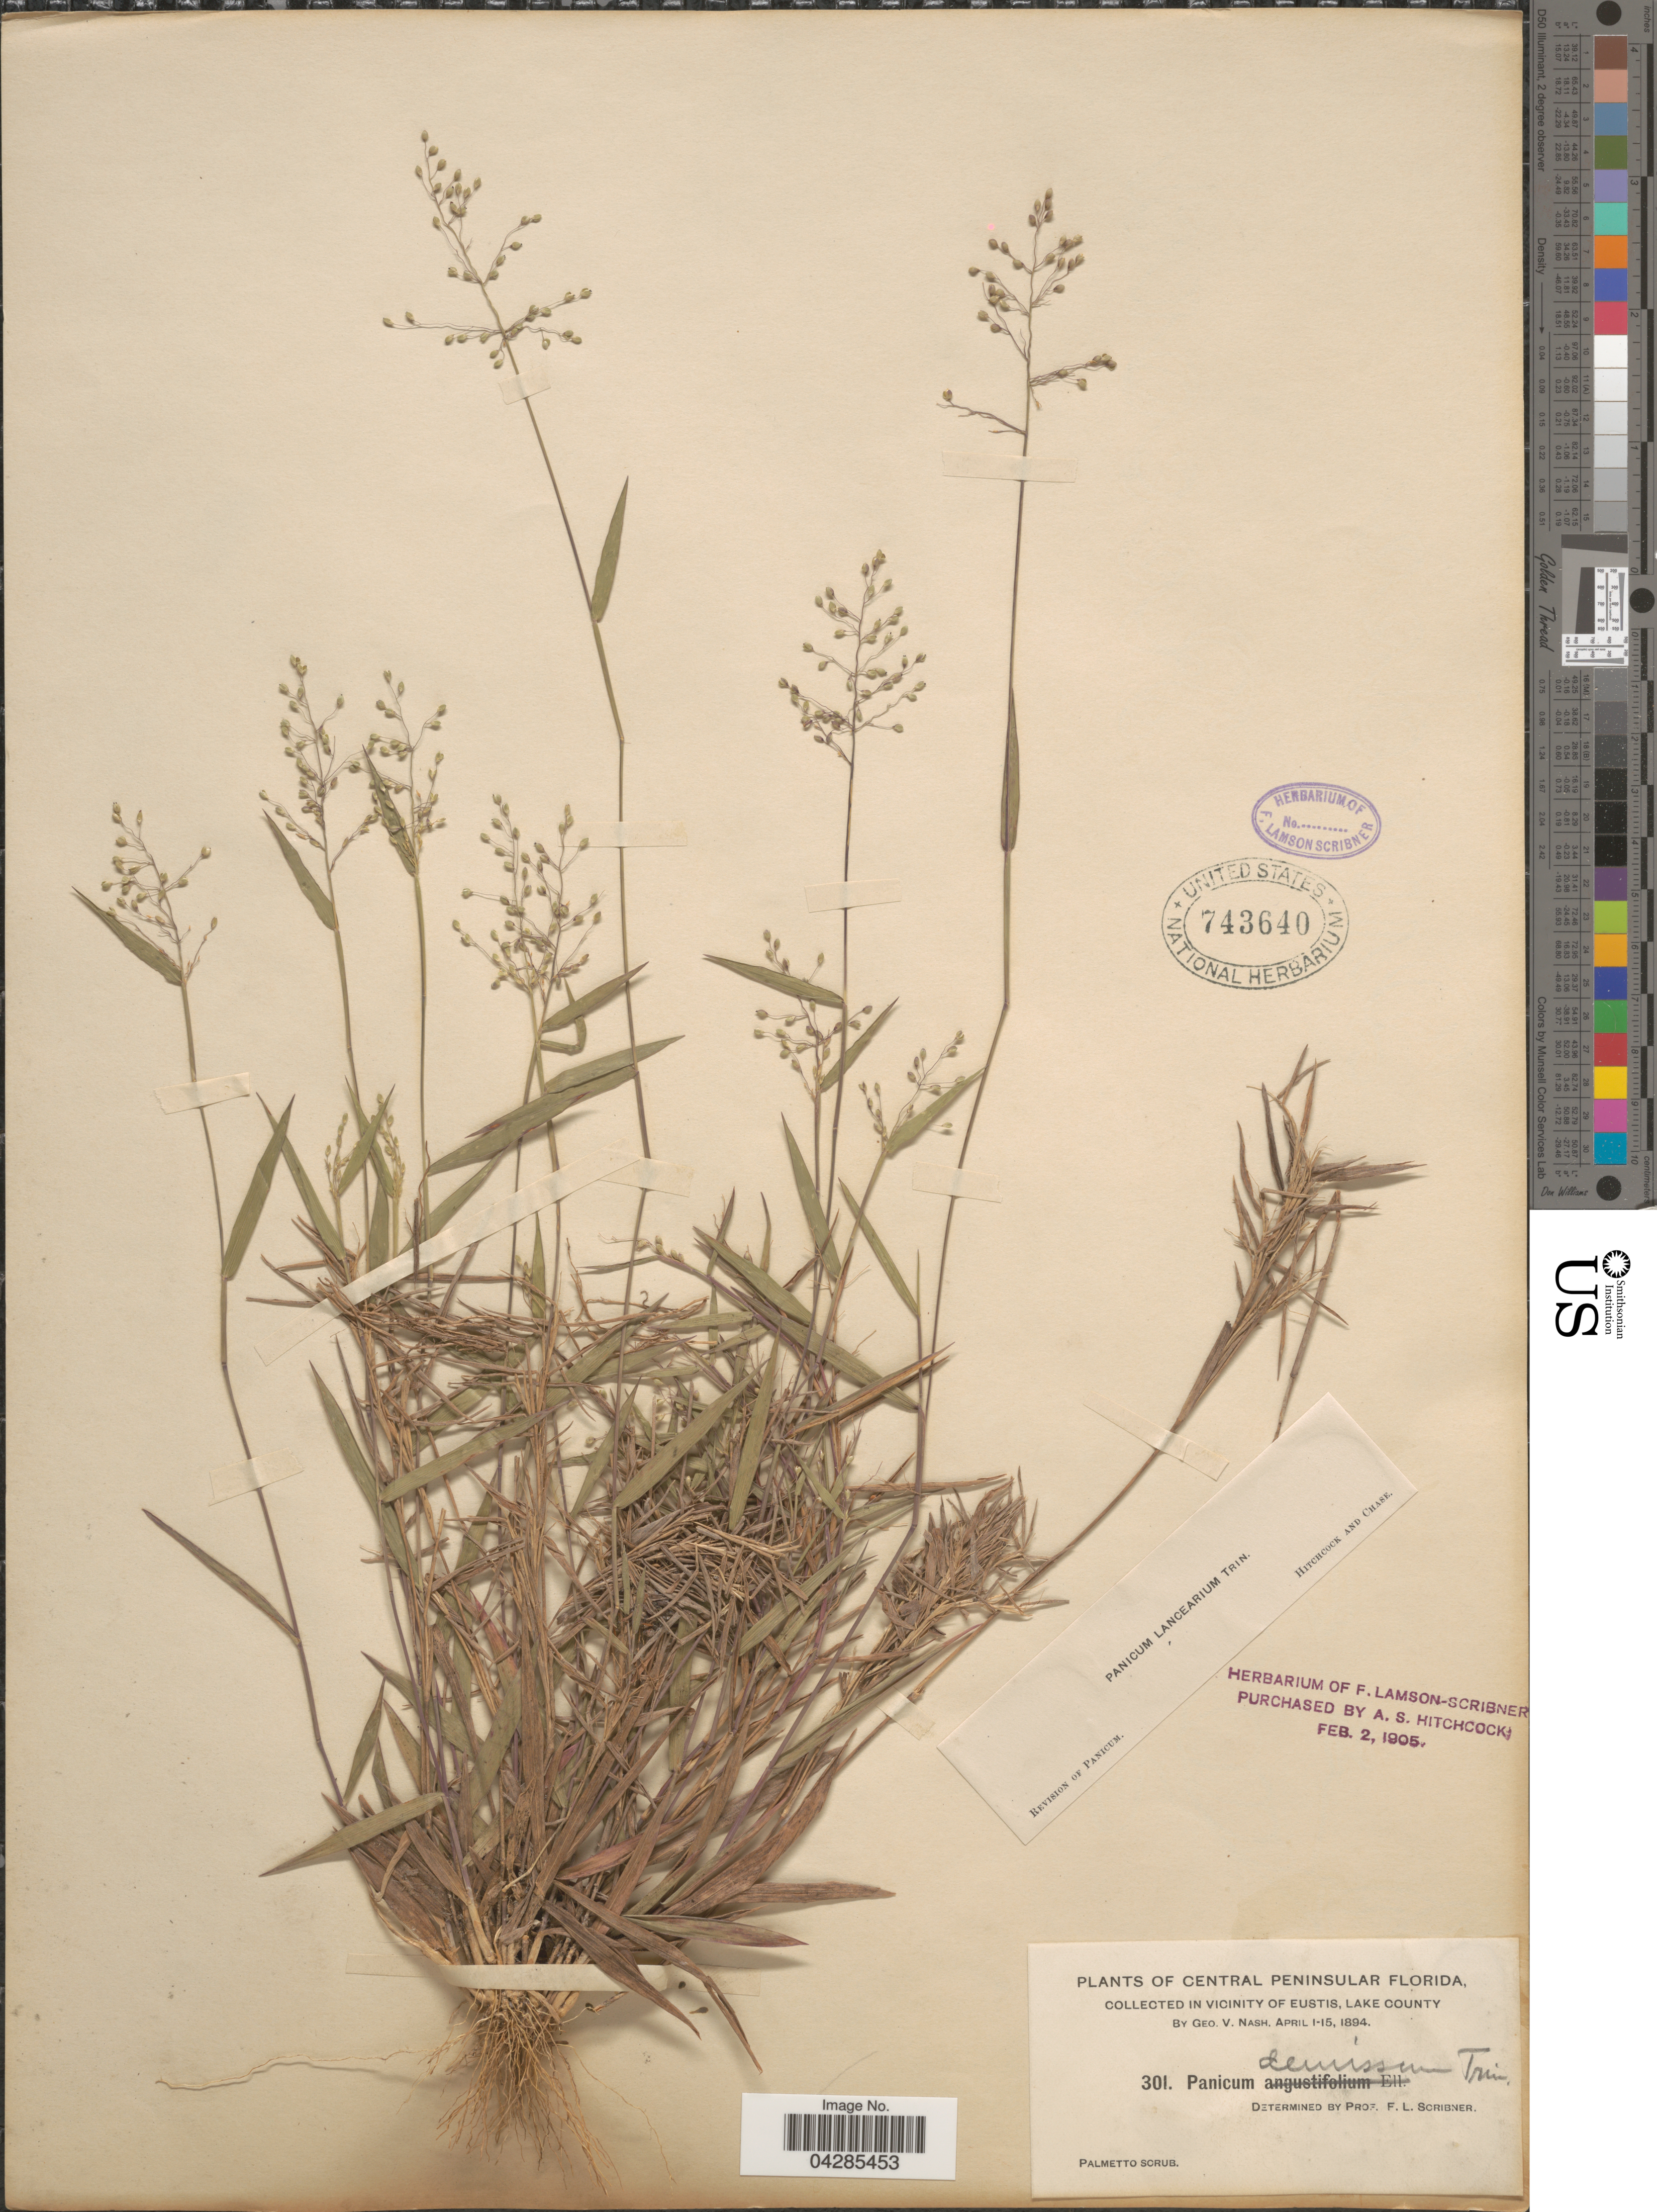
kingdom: Plantae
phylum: Tracheophyta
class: Liliopsida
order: Poales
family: Poaceae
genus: Dichanthelium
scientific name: Dichanthelium portoricense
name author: (Desv. ex Ham.) B.F. Hansen & Wunderlin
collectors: G. V. Nash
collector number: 301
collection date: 1894-04-01/1894-04-15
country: United States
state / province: Florida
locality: Central Peninsular Florida. In Vicinity of Eustis, Lake County.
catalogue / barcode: US 743640